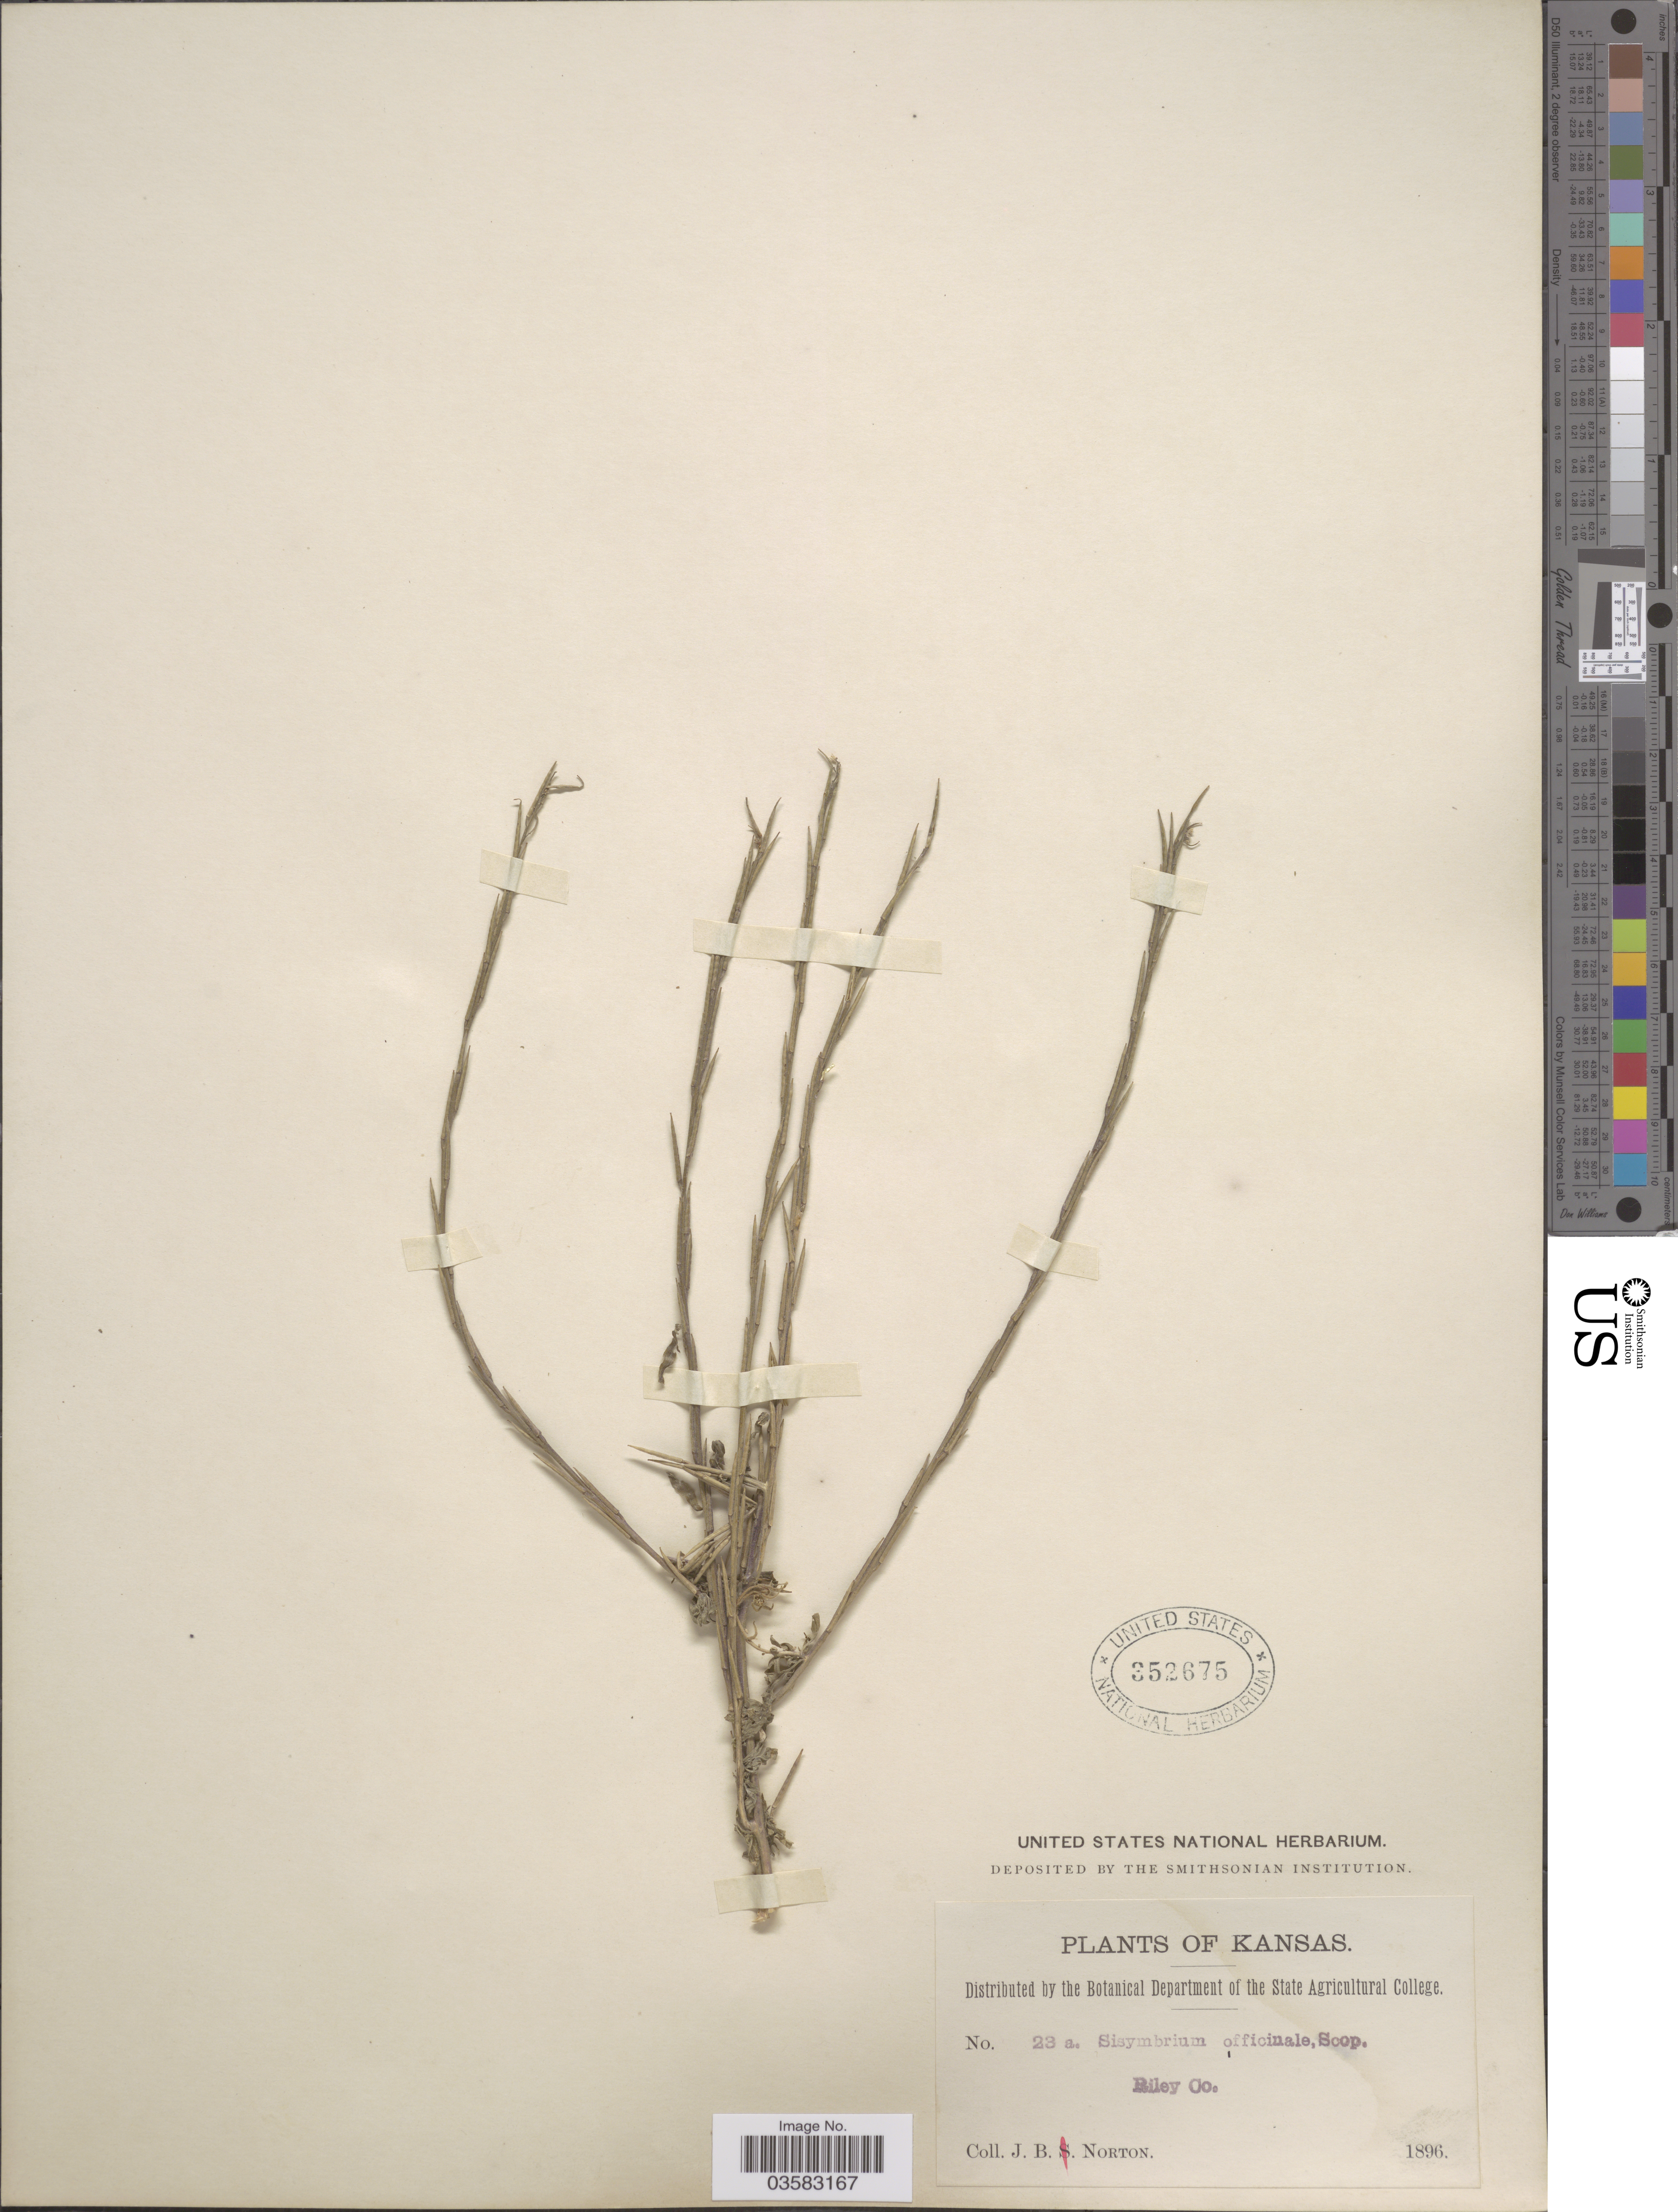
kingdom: Plantae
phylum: Tracheophyta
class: Magnoliopsida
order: Brassicales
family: Brassicaceae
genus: Sisymbrium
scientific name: Sisymbrium officinale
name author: (L.) Scop.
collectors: J. B. Norton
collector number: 23a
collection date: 1896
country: United States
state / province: Kansas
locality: Riley Co.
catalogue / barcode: US 352675